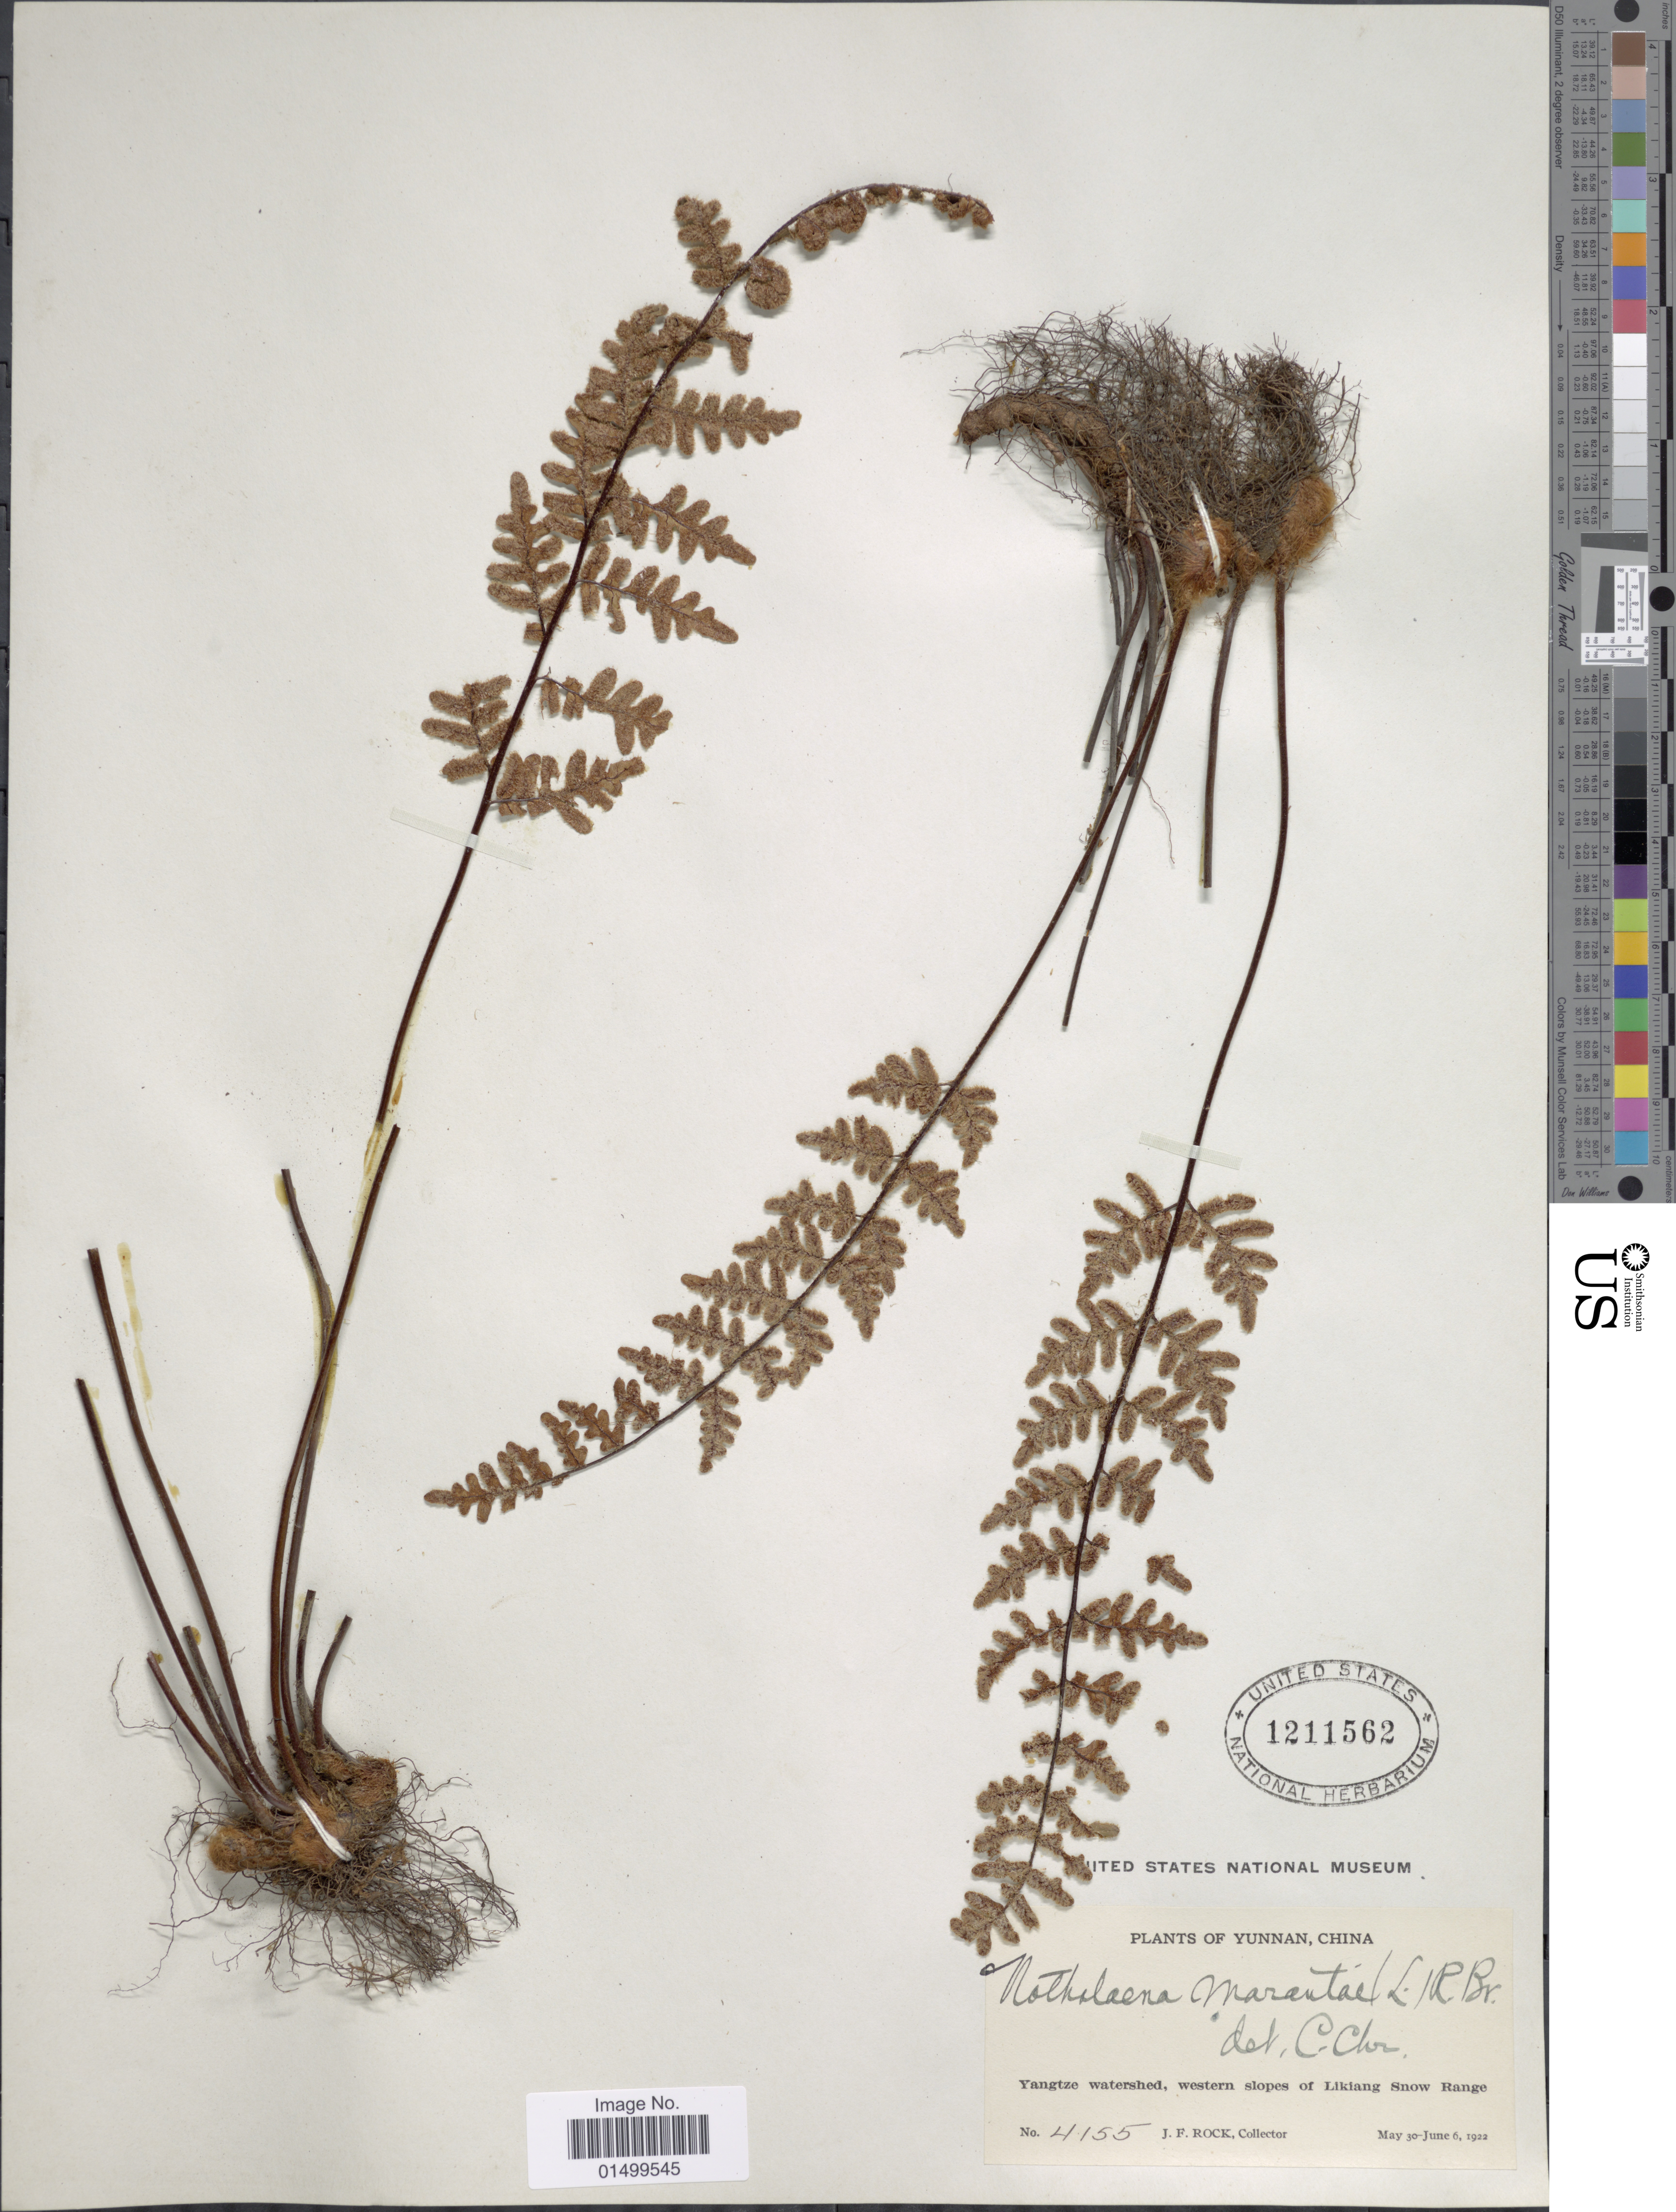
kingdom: Plantae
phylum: Tracheophyta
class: Polypodiopsida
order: Polypodiales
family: Pteridaceae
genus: Cheilanthes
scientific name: Cheilanthes marantae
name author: Domin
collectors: J. Rock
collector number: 4155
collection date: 1922-05-30/1922-06-06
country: China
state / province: Yunnan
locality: Yangtze watershed, western slopes of Likiang Snow Range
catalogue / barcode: US 1211562